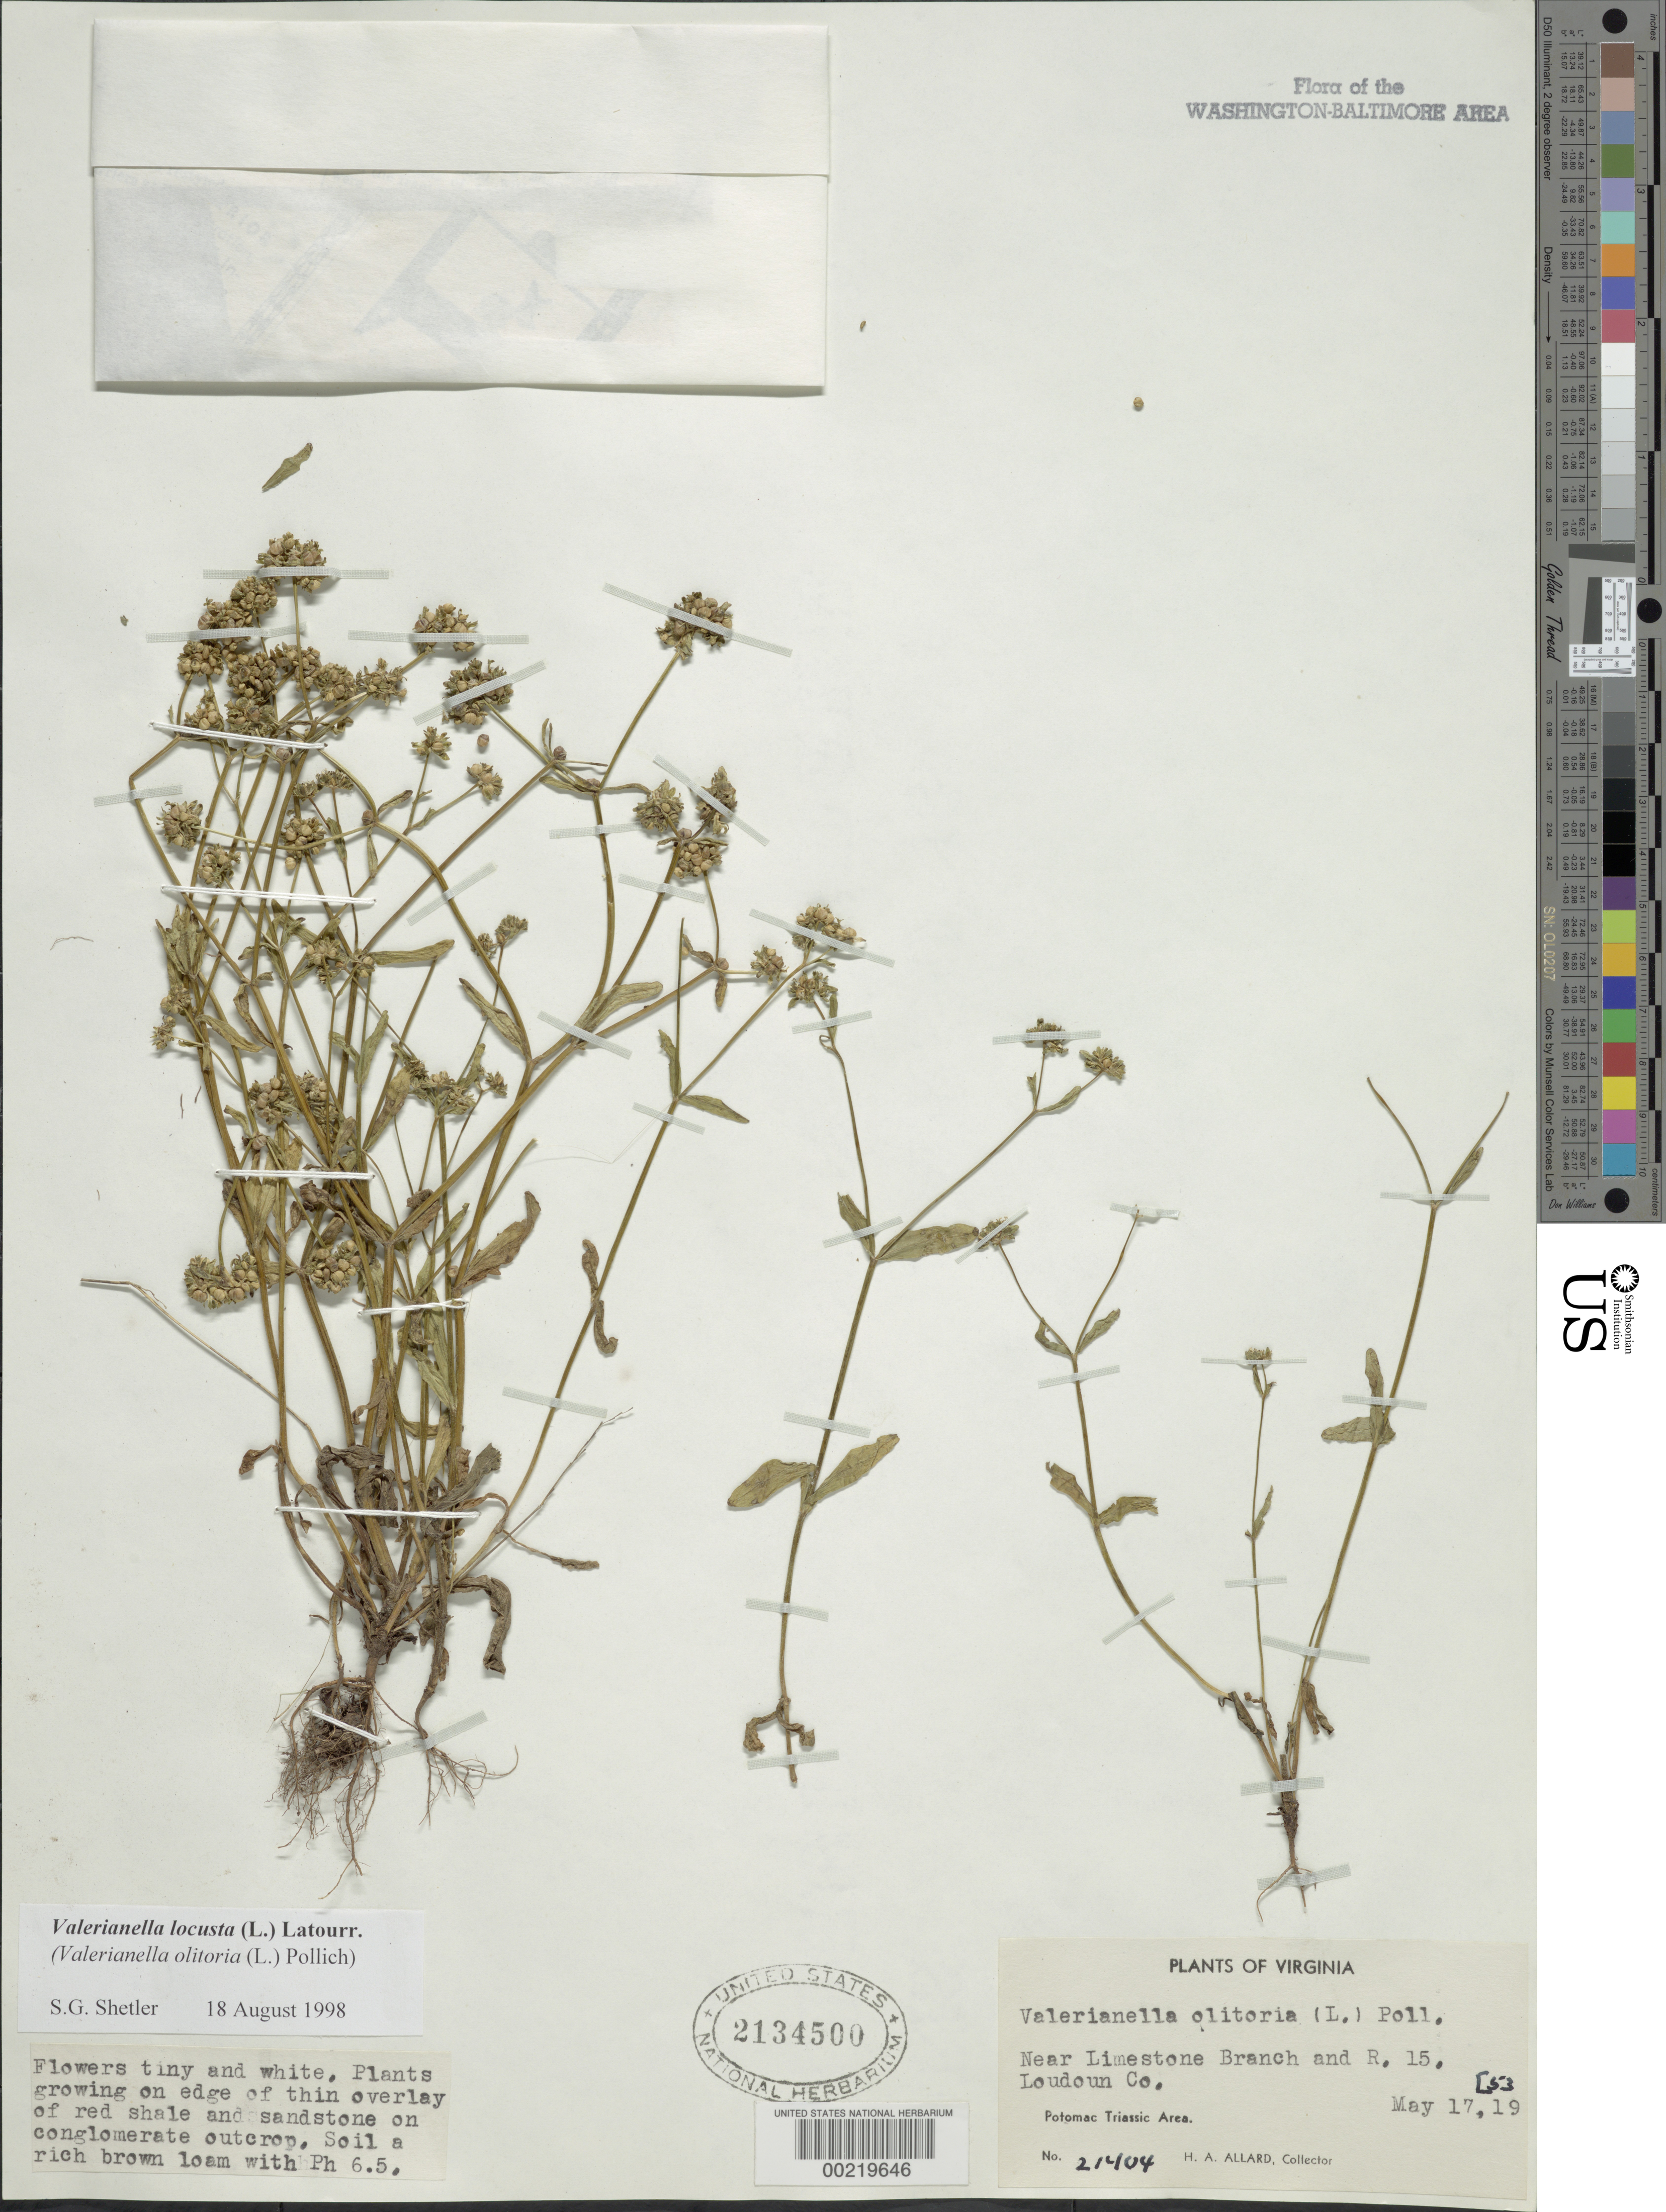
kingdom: Plantae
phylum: Tracheophyta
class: Magnoliopsida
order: Dipsacales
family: Caprifoliaceae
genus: Valerianella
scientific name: Valerianella locusta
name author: (L.) Latourr.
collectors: H. A. Allard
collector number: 21404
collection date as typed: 17 May 1953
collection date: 1953-05-17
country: United States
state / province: Virginia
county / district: Loudoun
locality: Near Limestone Branch and Rt 15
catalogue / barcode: US 2134500